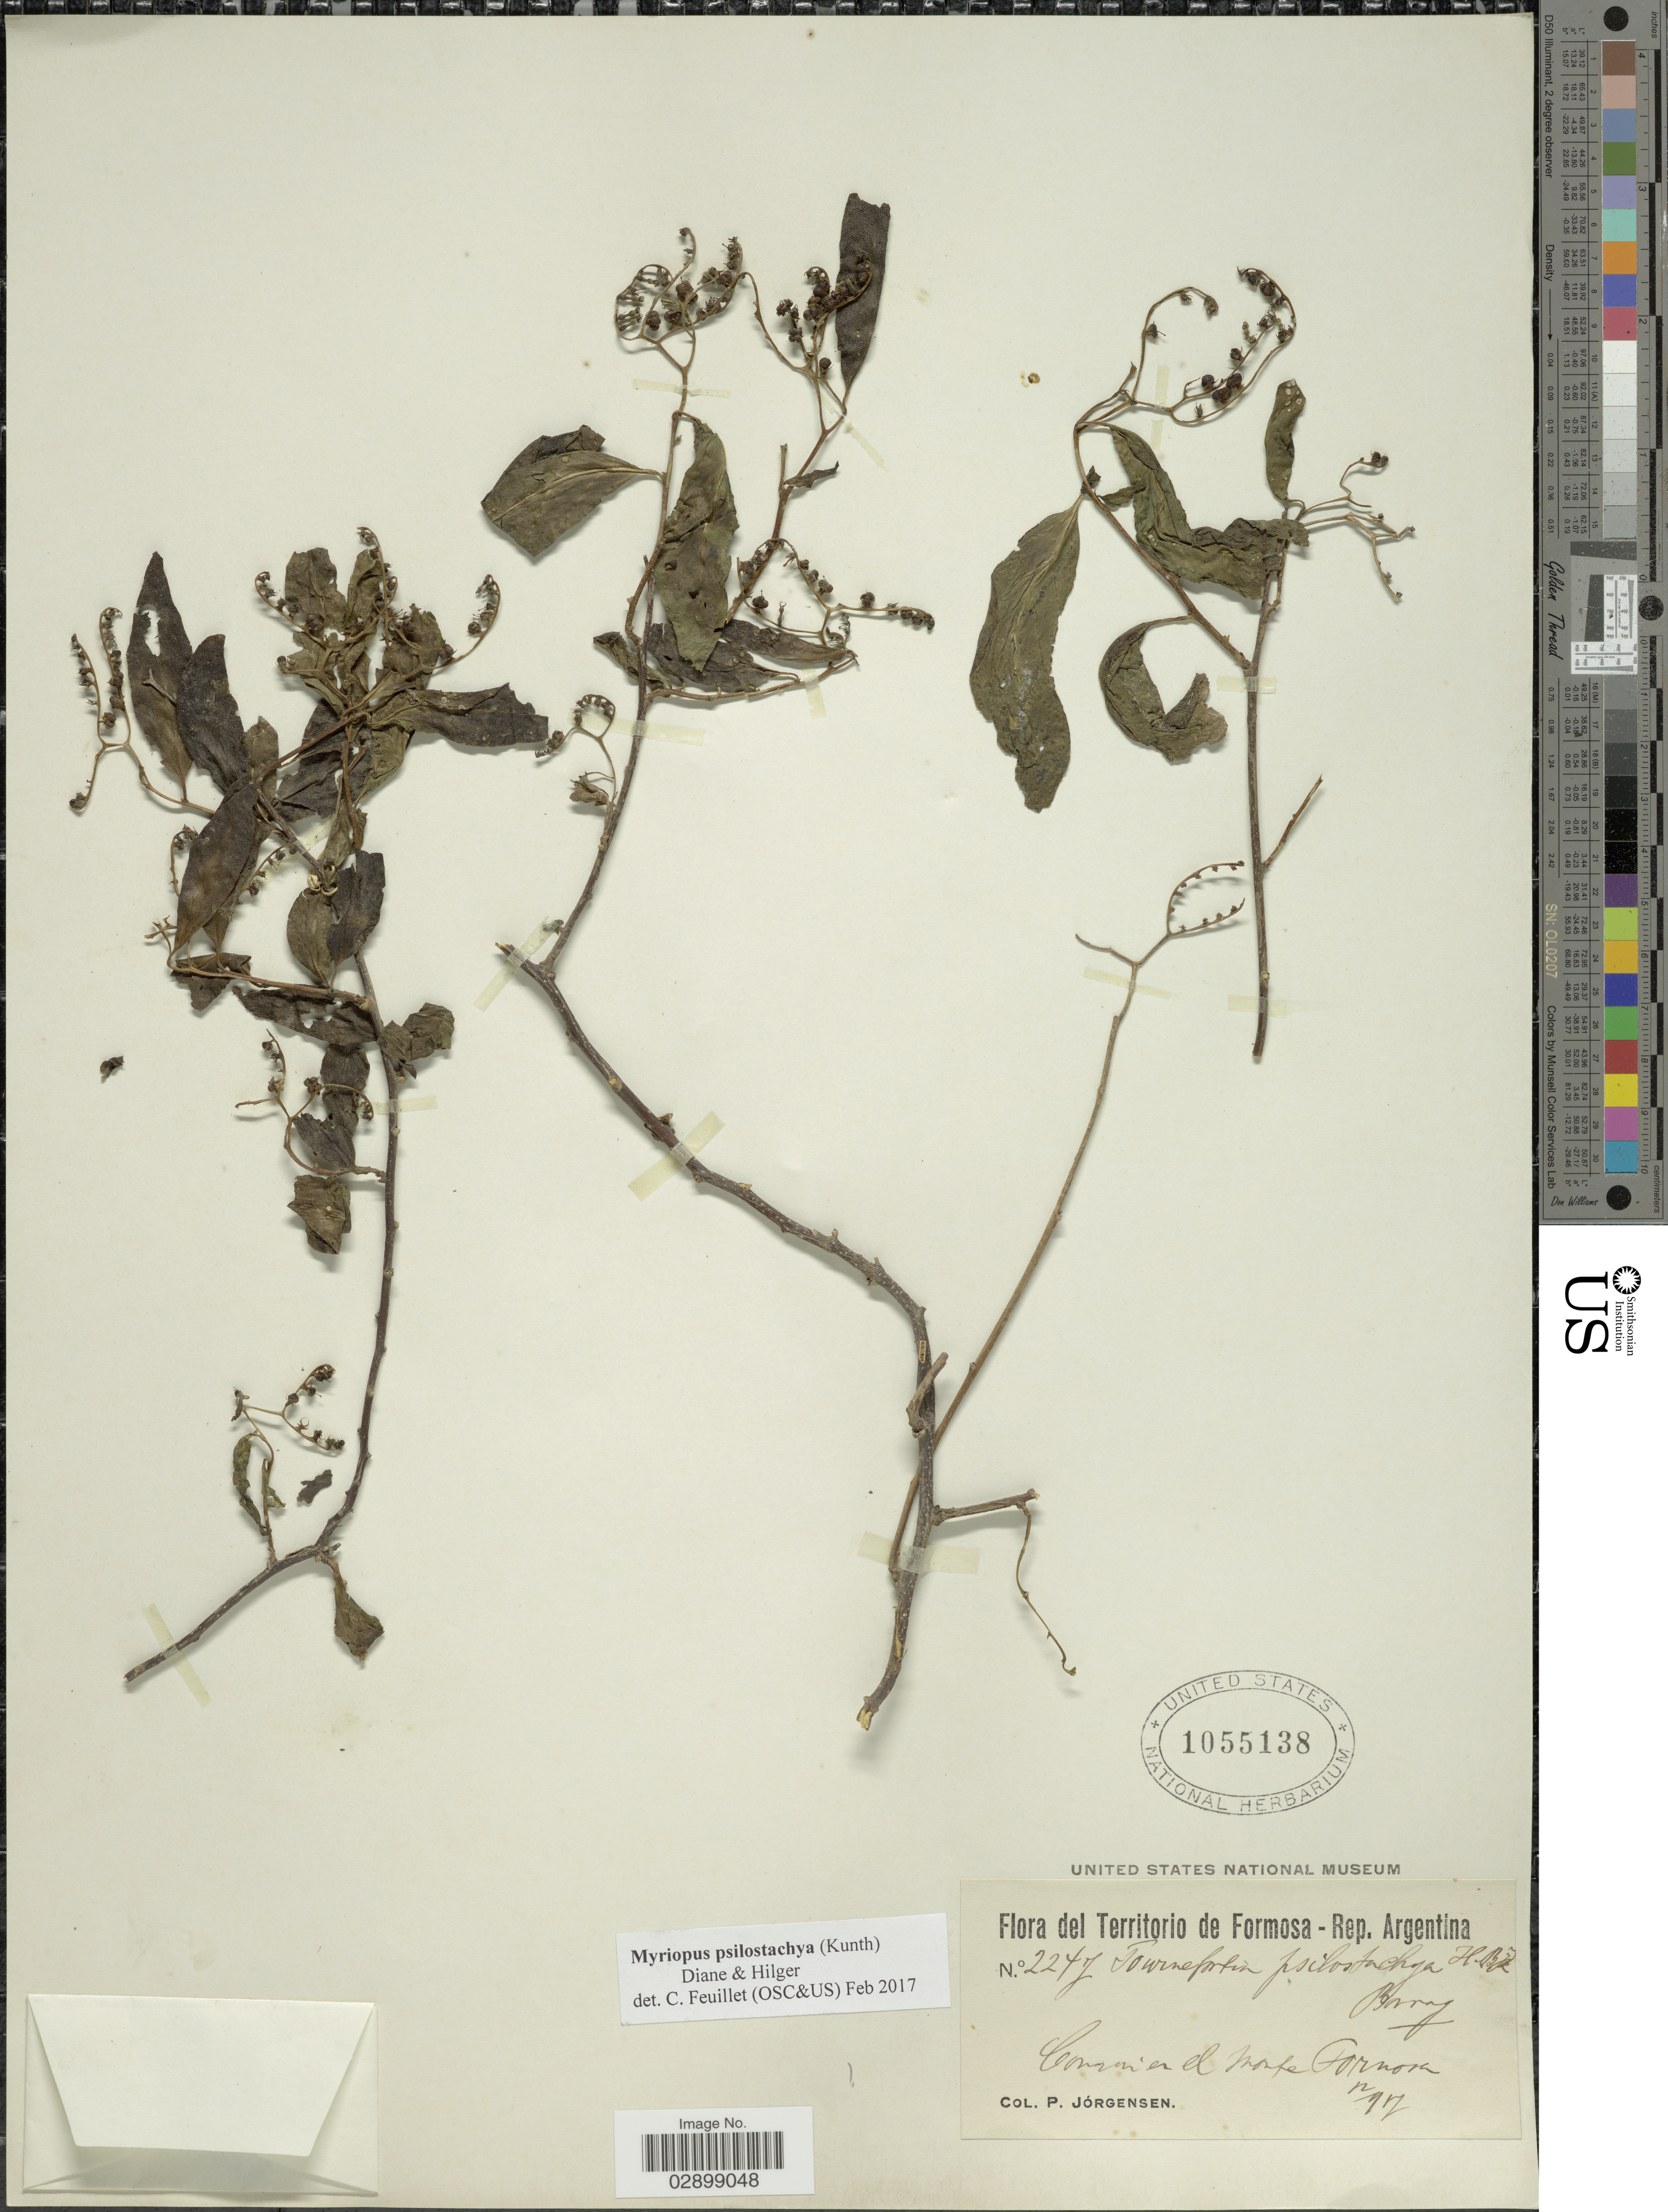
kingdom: Plantae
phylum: Tracheophyta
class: Magnoliopsida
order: Boraginales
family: Heliotropiaceae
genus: Myriopus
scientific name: Myriopus psilostachya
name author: (Kunth) Diane & Hilger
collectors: P. Jörgensen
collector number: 2247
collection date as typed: Transcribed d/m/y: /12/97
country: Argentina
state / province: Formosa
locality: Territorio de Formosa. Comun en el monte Formosa.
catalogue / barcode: US 1055138